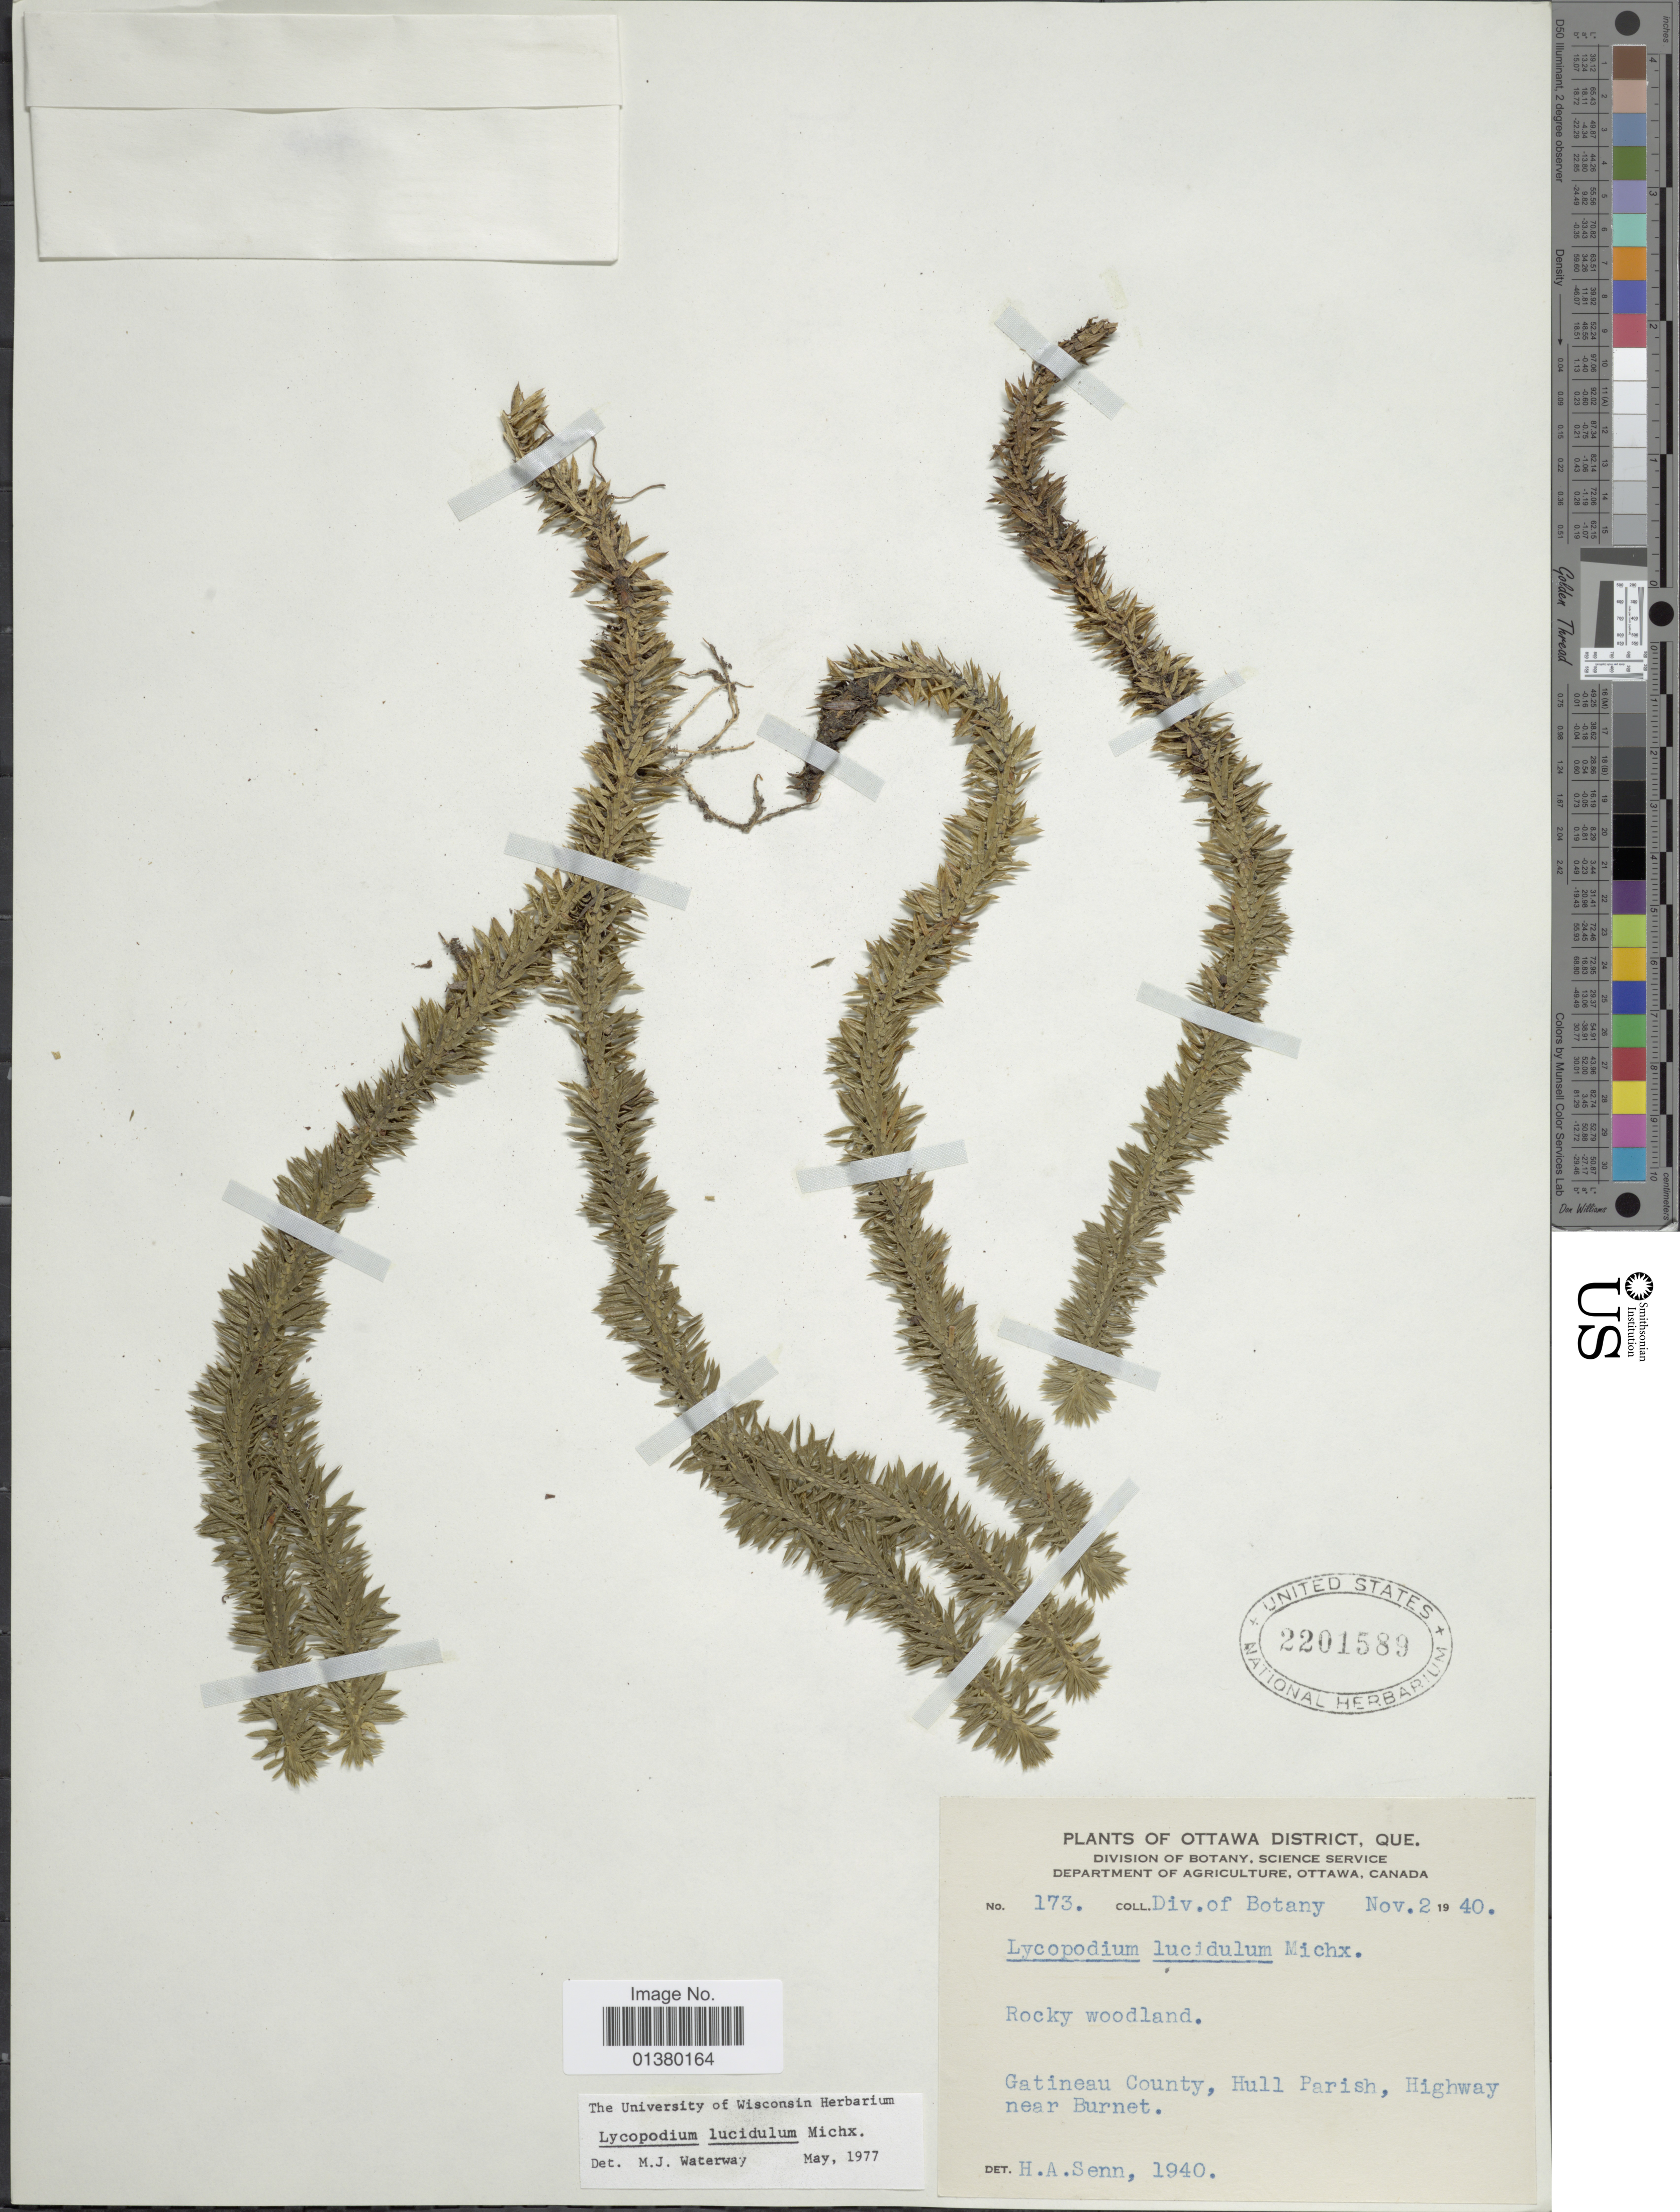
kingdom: Plantae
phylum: Tracheophyta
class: Lycopodiopsida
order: Lycopodiales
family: Lycopodiaceae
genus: Huperzia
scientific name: Huperzia lucidula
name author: (Michx.) Trevis.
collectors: O. Department of Agriculture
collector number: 173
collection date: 1940-11-02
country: Canada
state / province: Quebec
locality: Ottawa District, Gatineau County, Hull Oarish, Highway near Burnet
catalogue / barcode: US 2201589